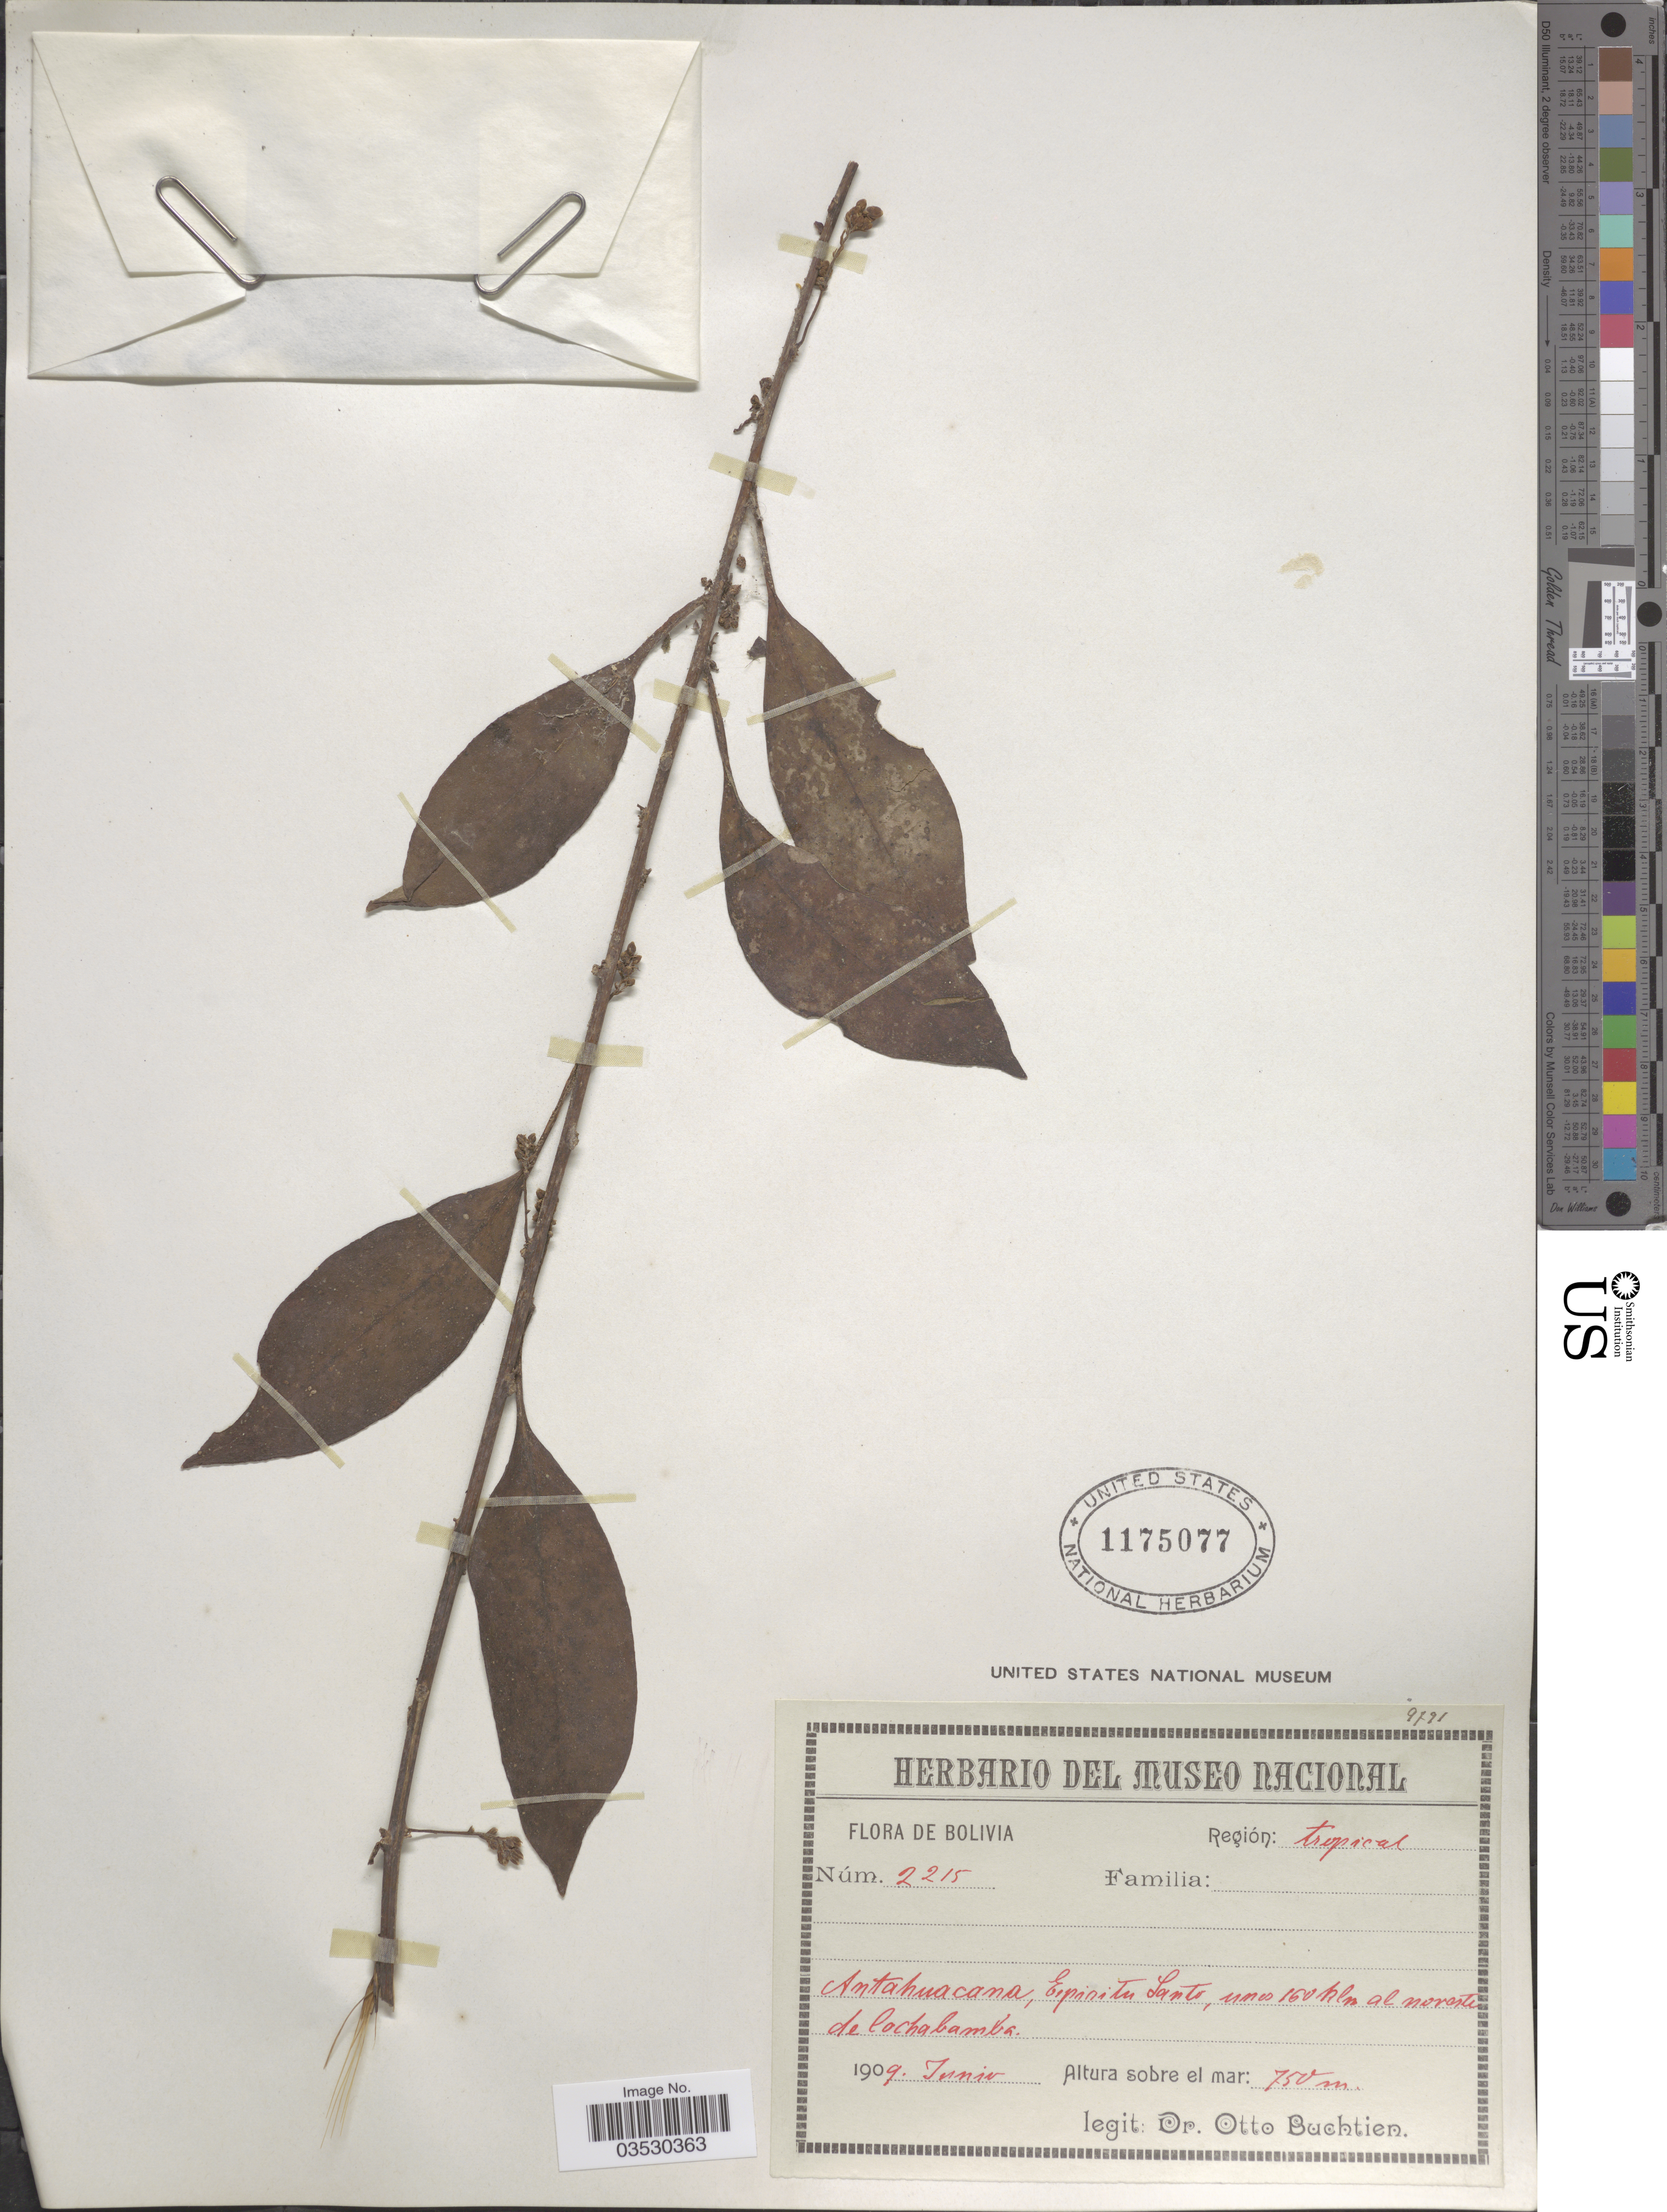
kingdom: Plantae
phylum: Tracheophyta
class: Magnoliopsida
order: Santalales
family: Loranthaceae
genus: Struthanthus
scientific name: Struthanthus concinnus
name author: Mart.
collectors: O. Buchtien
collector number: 2215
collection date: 1909-06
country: Bolivia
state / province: Cochabamba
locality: Región: tropical. Antahuacana, Espiritu Santo, unos 160 klm al noreste de Cochabamba.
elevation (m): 750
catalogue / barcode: US 1175077